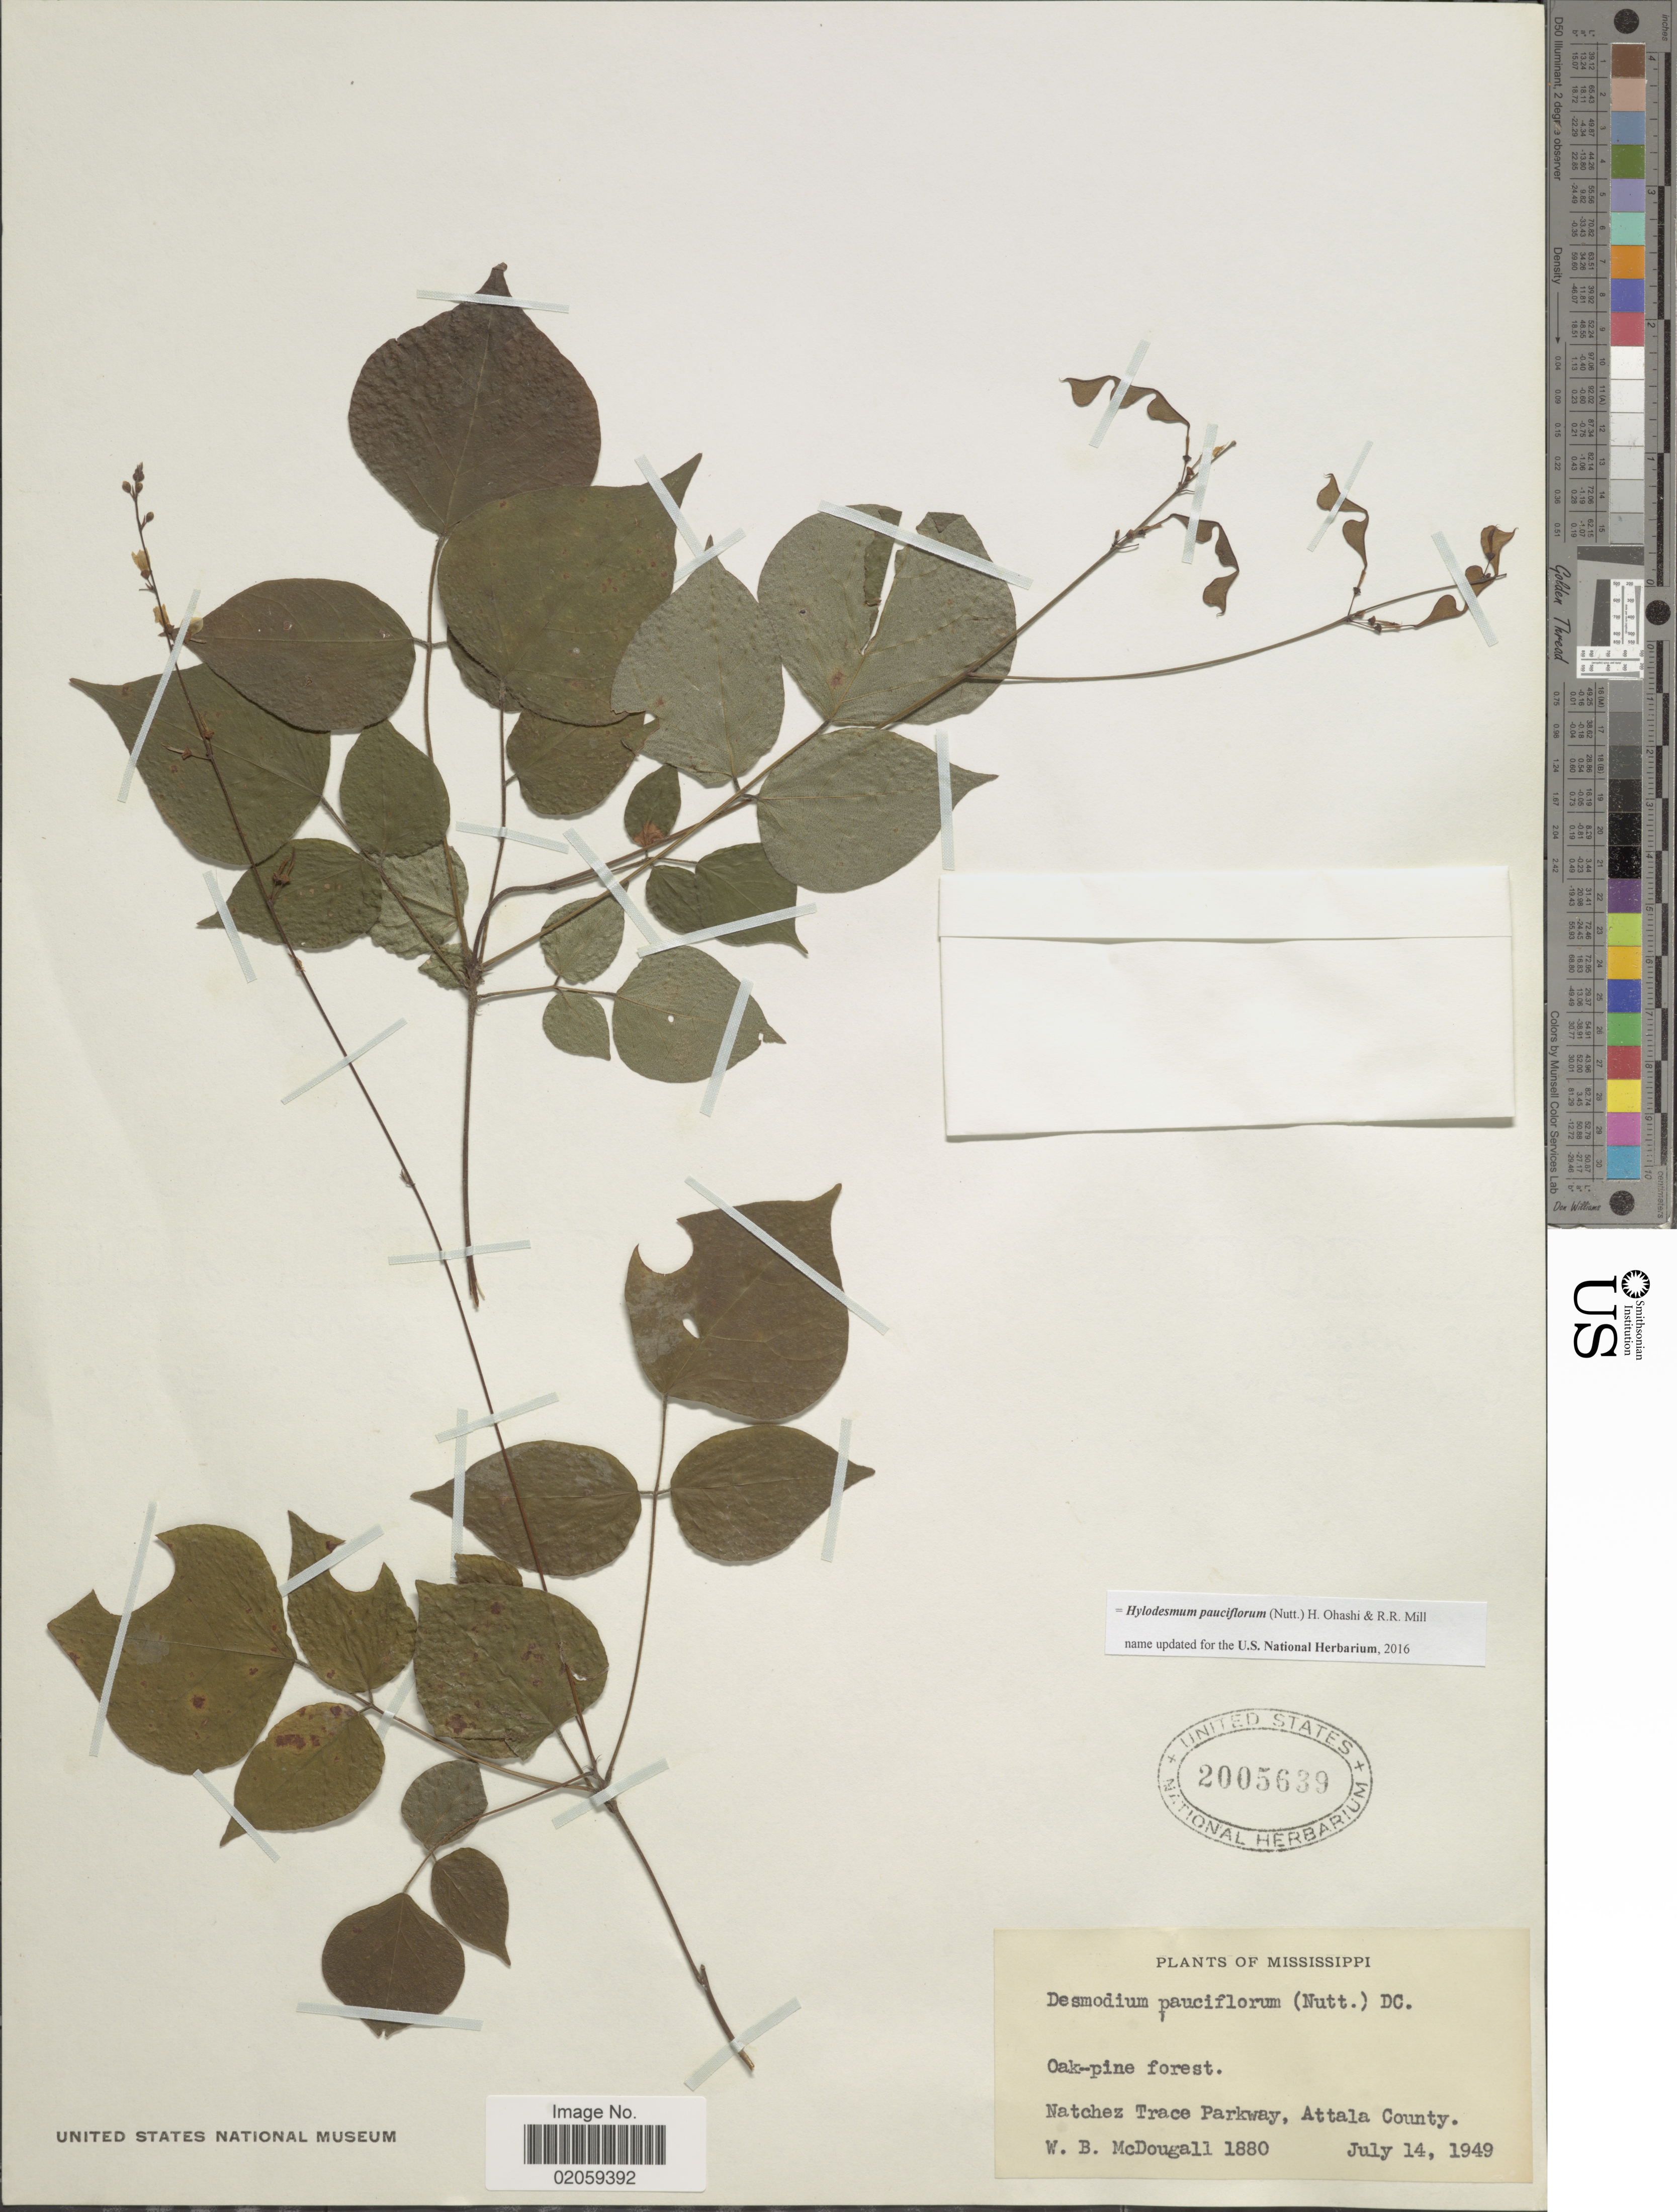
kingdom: Plantae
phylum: Tracheophyta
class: Magnoliopsida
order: Fabales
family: Fabaceae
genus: Hylodesmum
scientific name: Hylodesmum pauciflorum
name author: (Nutt.) H. Ohashi & R.R. Mill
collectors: W. B. McDougall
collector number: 1880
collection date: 1949-07-14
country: United States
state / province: Mississippi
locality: Natchez Trace Parkway, Attala County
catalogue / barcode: US 2005639